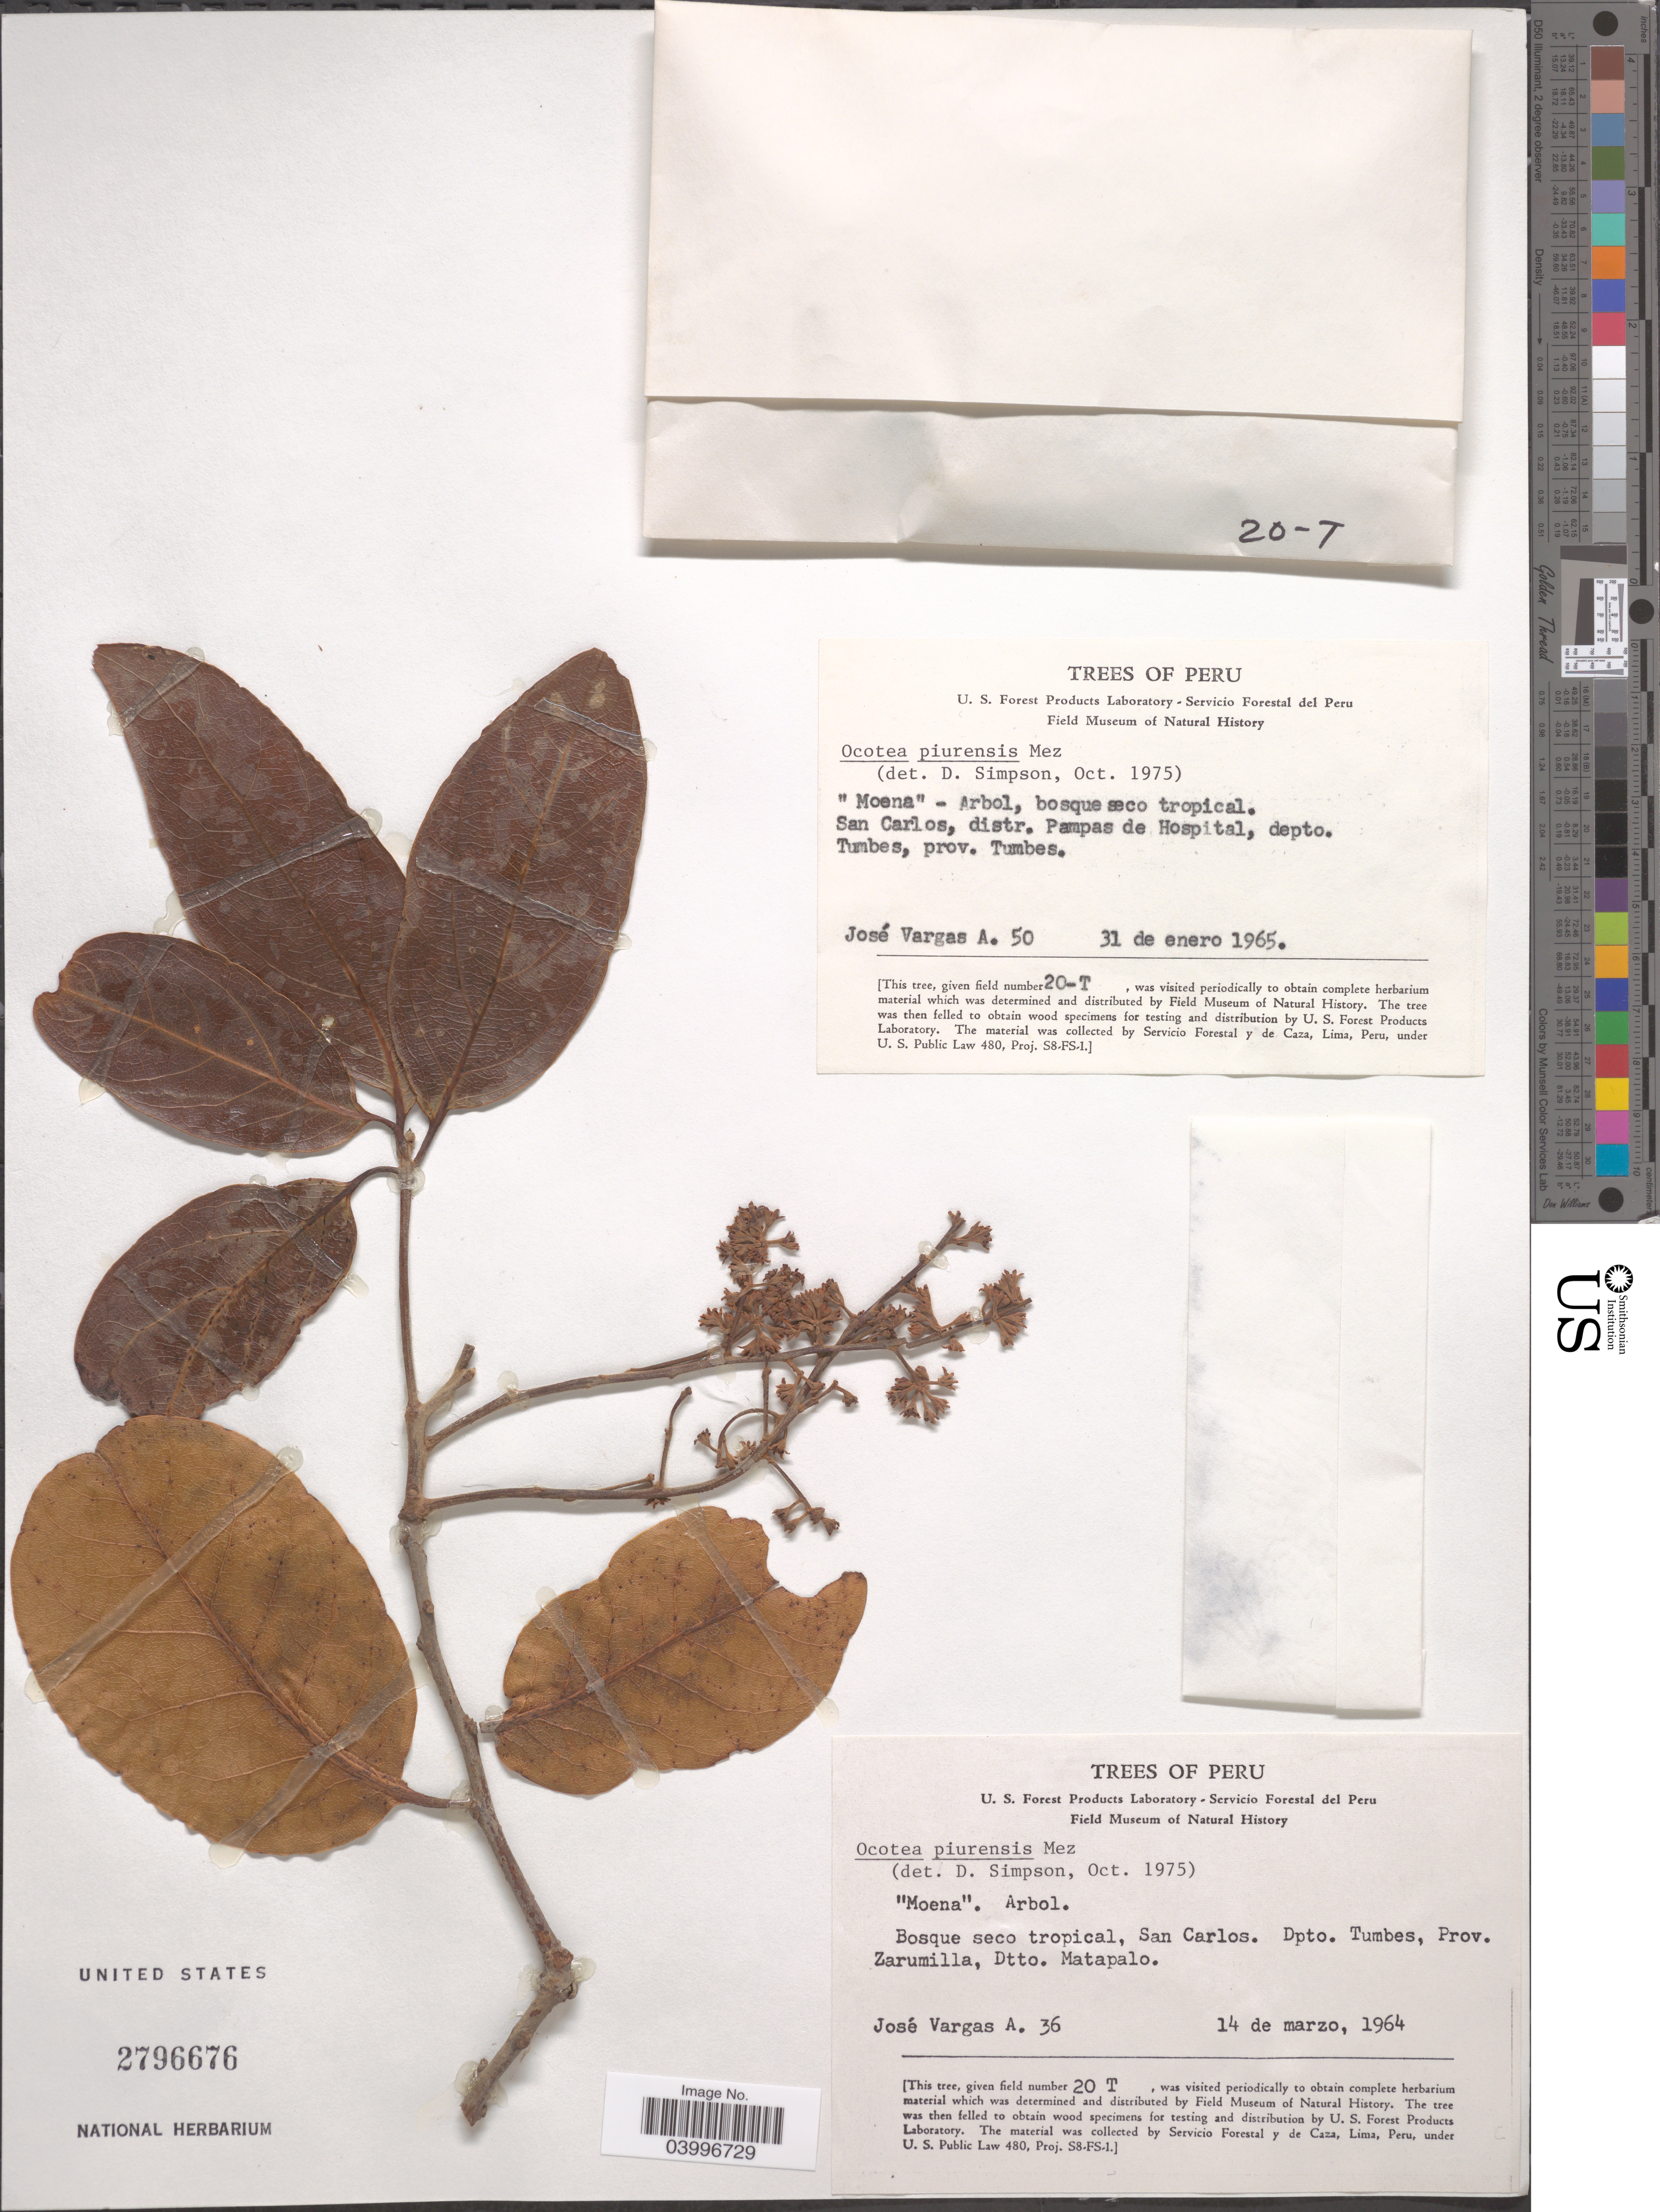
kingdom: Plantae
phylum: Tracheophyta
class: Magnoliopsida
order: Laurales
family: Lauraceae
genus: Ocotea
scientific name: Ocotea piurensis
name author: Mez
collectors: J. Vargas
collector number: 50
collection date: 1965-01-31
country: Peru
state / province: Tumbes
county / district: Tumbes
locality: San Carlos, distr. Pampas de Hospital, depto. Tumbes, prov. Tumbes.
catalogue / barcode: US 2796676-2